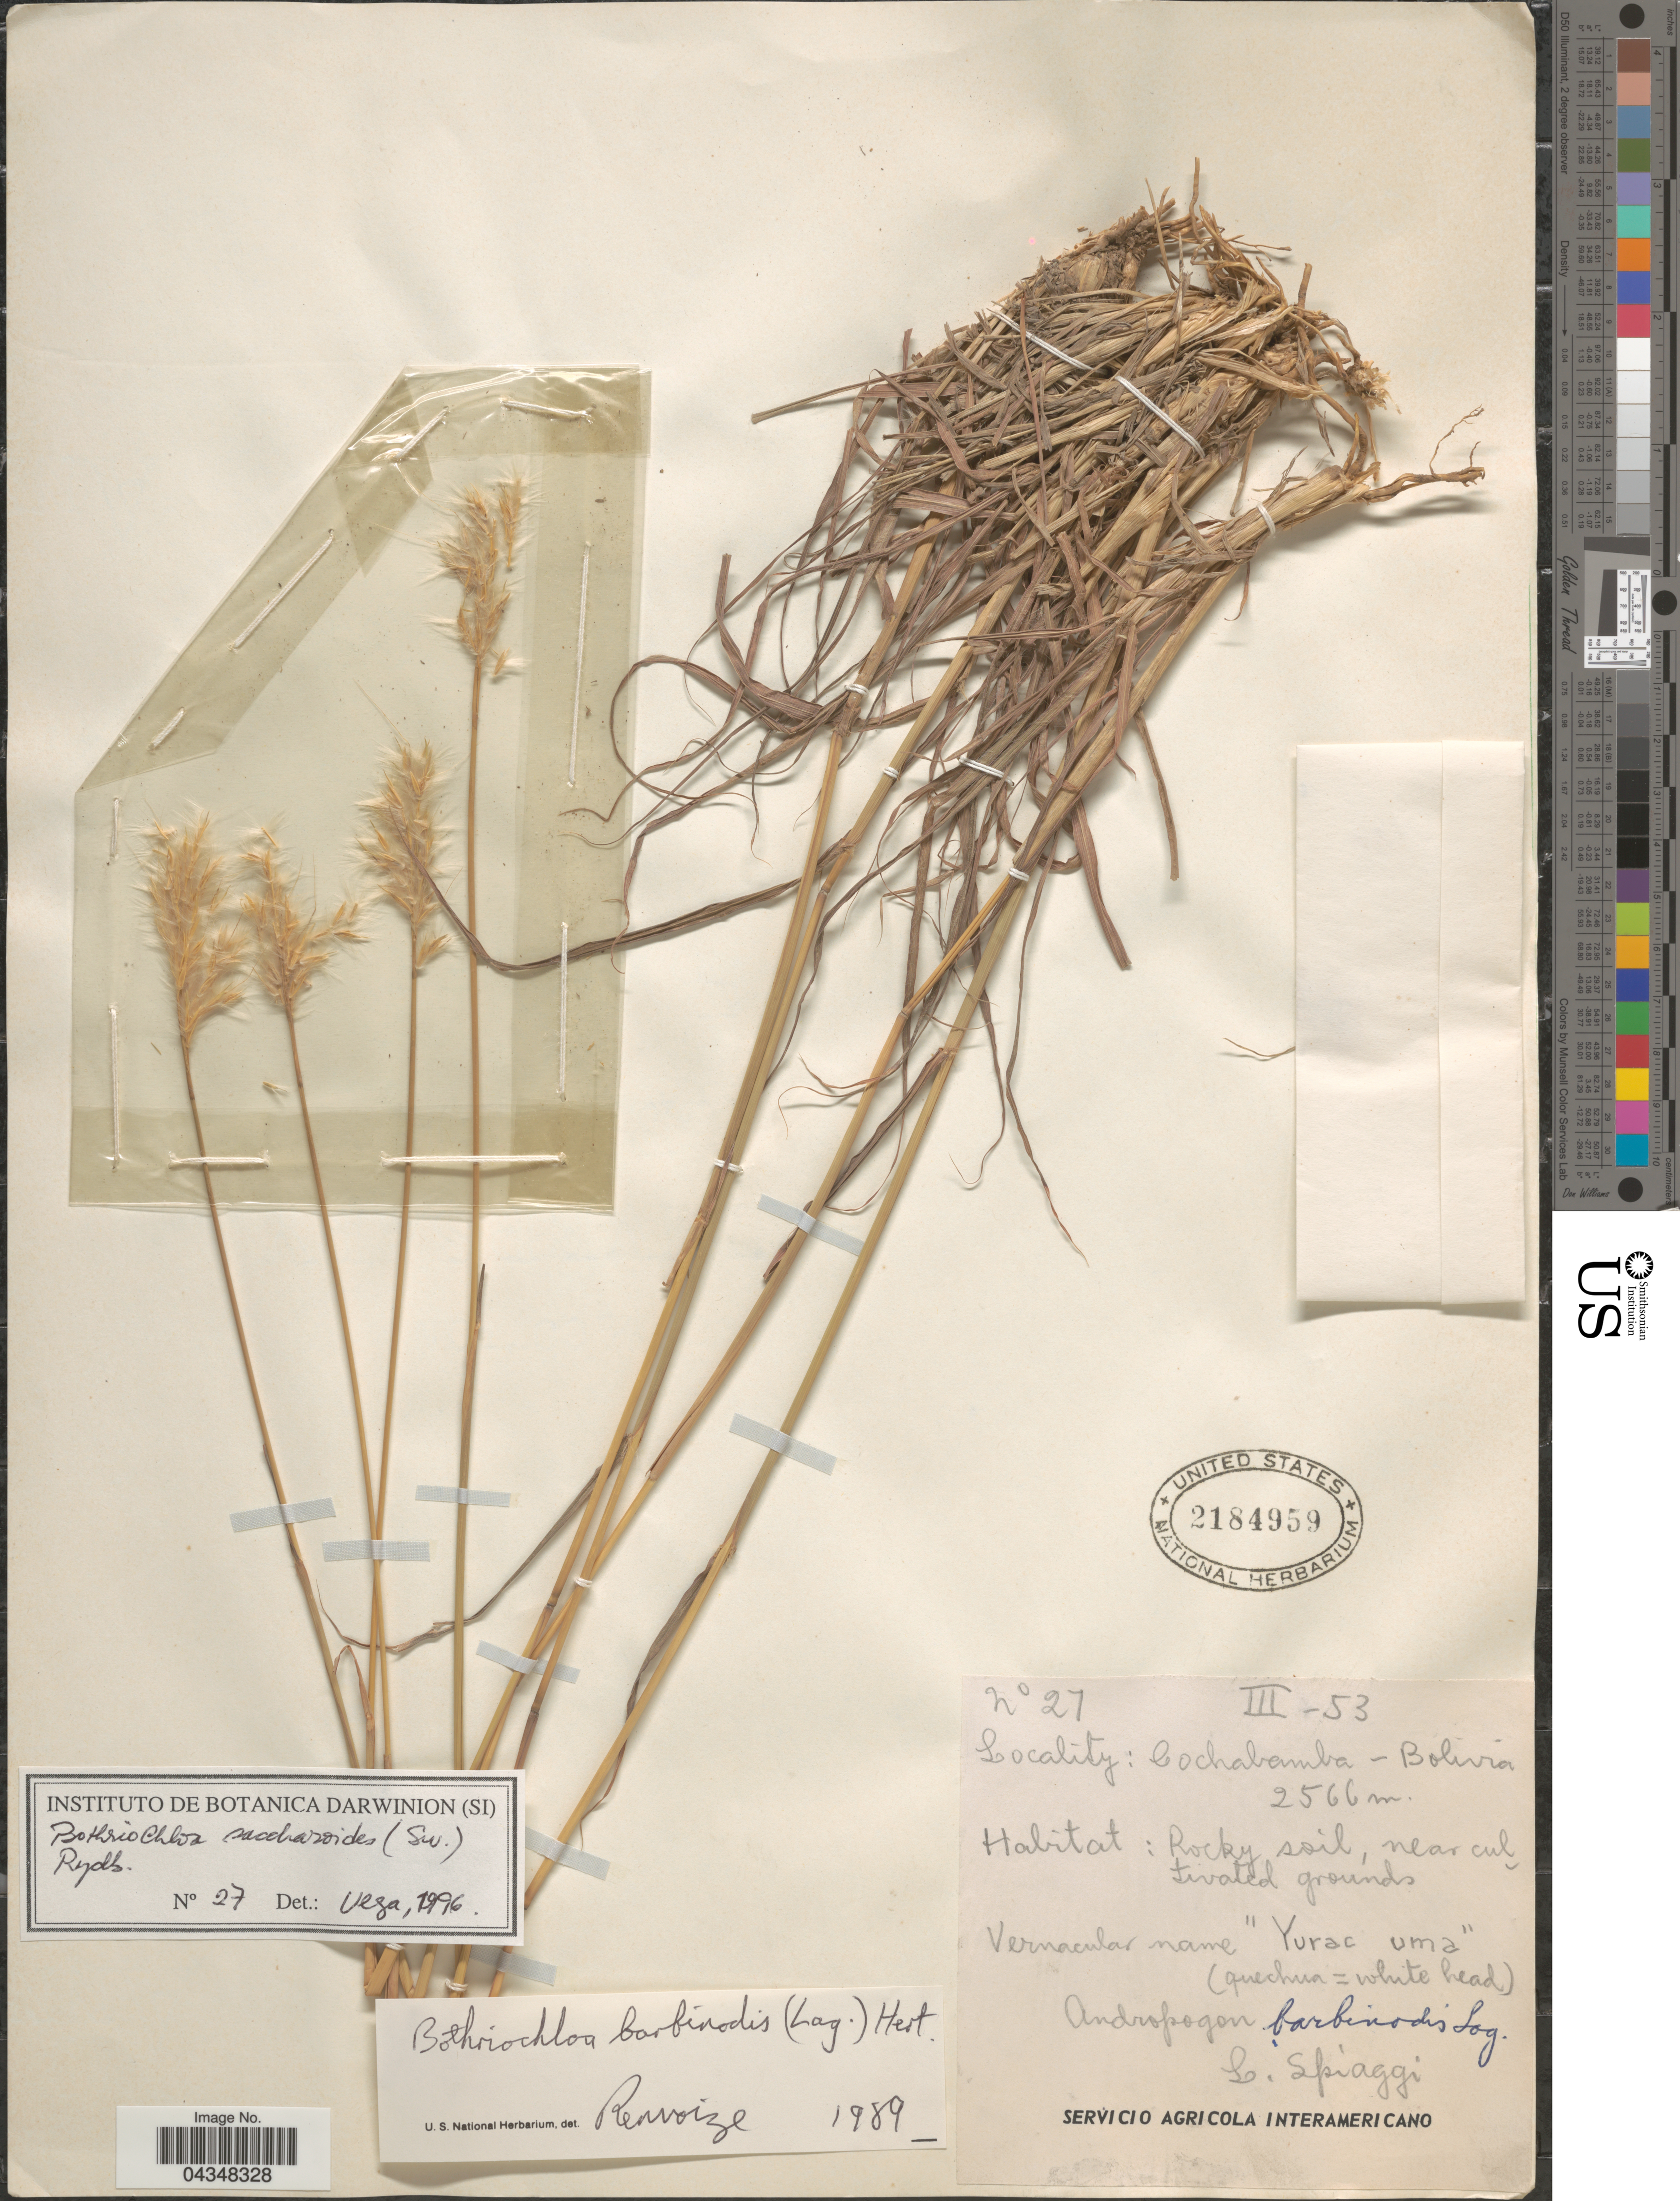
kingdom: Plantae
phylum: Tracheophyta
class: Liliopsida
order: Poales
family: Poaceae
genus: Bothriochloa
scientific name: Bothriochloa saccharoides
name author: (Sw.) Rydb.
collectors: L. Spiaggi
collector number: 27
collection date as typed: Transcribed d/m/y: /3/53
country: Bolivia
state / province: Cochabamba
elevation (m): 2566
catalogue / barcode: US 2184959